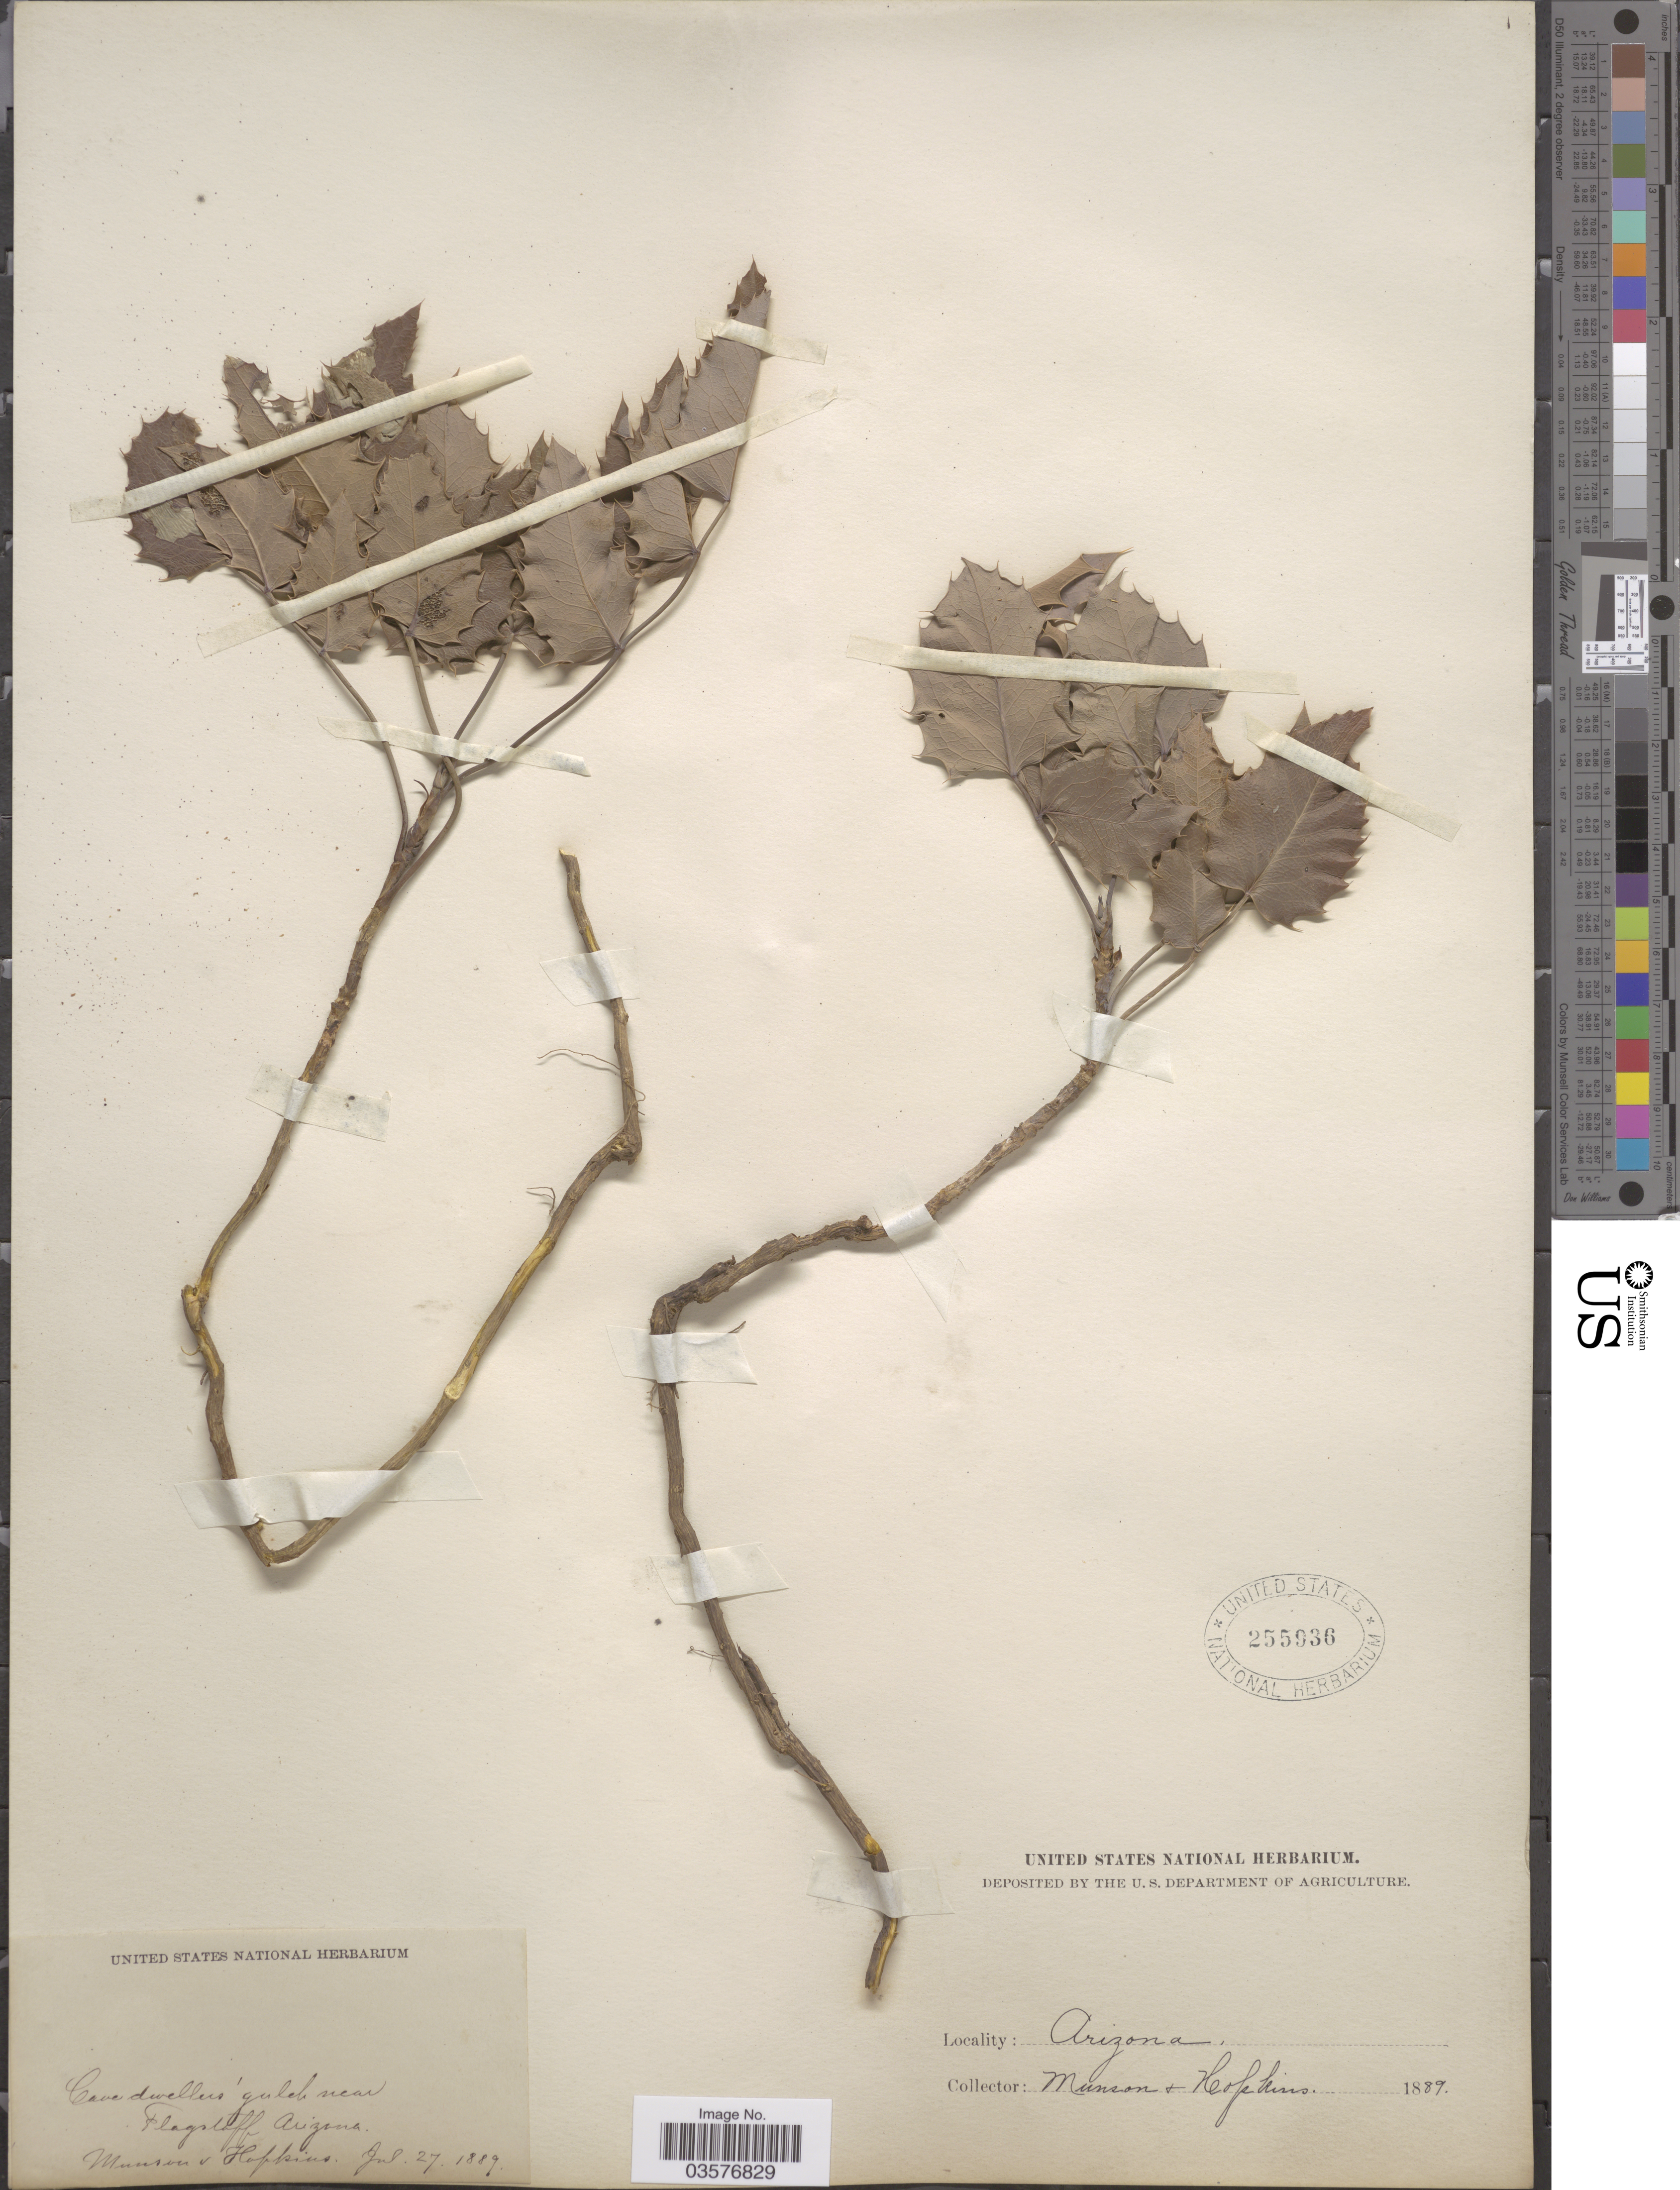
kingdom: Plantae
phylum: Tracheophyta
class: Magnoliopsida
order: Ranunculales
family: Berberidaceae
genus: Mahonia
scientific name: Mahonia repens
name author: (Lindl.) G. Don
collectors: -. Munson & -- Hopkins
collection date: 1889-07-27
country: United States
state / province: Arizona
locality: Cave dwellers' gulch near Flagstaff.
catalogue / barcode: US 255936